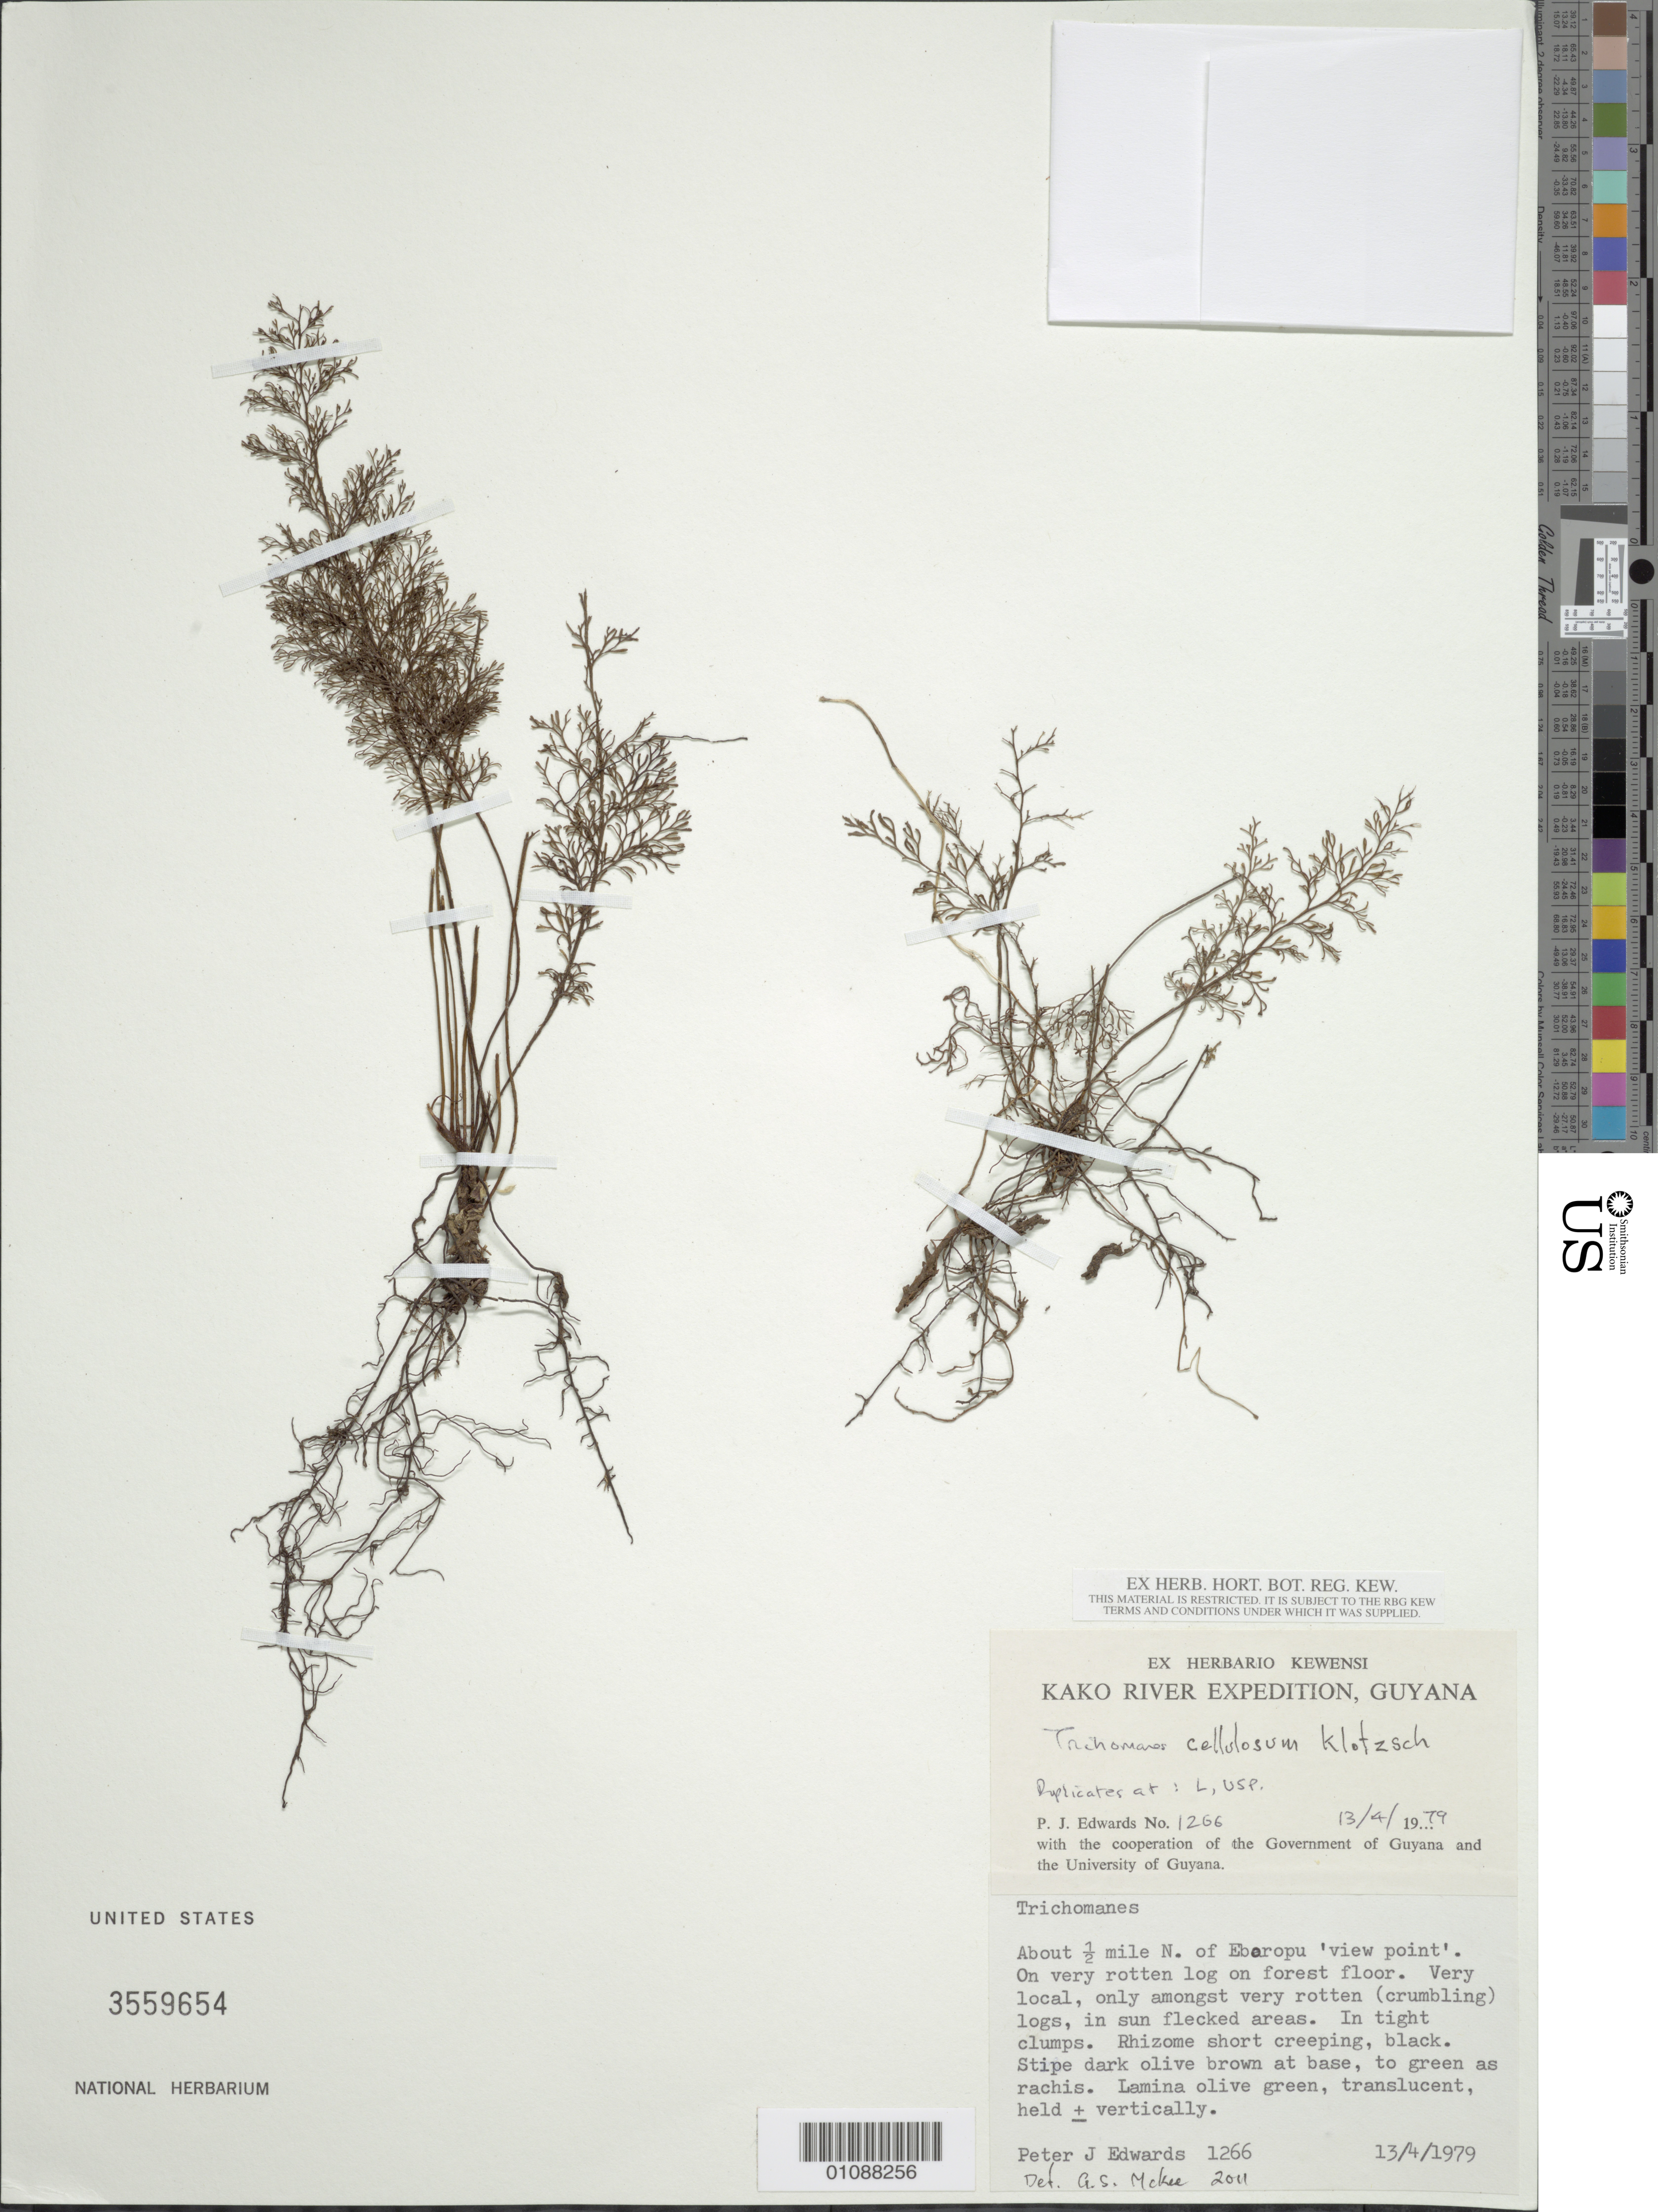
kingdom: Plantae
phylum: Tracheophyta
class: Polypodiopsida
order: Hymenophyllales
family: Hymenophyllaceae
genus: Abrodictyum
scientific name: Abrodictyum cellulosum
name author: (Klotzsch) Ebihara & Dubuisson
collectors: P. Edwards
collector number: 1266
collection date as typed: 13-Apr-79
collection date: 1979-04-13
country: Guyana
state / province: Cuyuni-Mazaruni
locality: About 0.5m N of Eboropu "view point"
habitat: On very rotten log on forest floor. Very local, only among very rotten (crumbling) logs, in sun flecked areas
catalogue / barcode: US 3559654